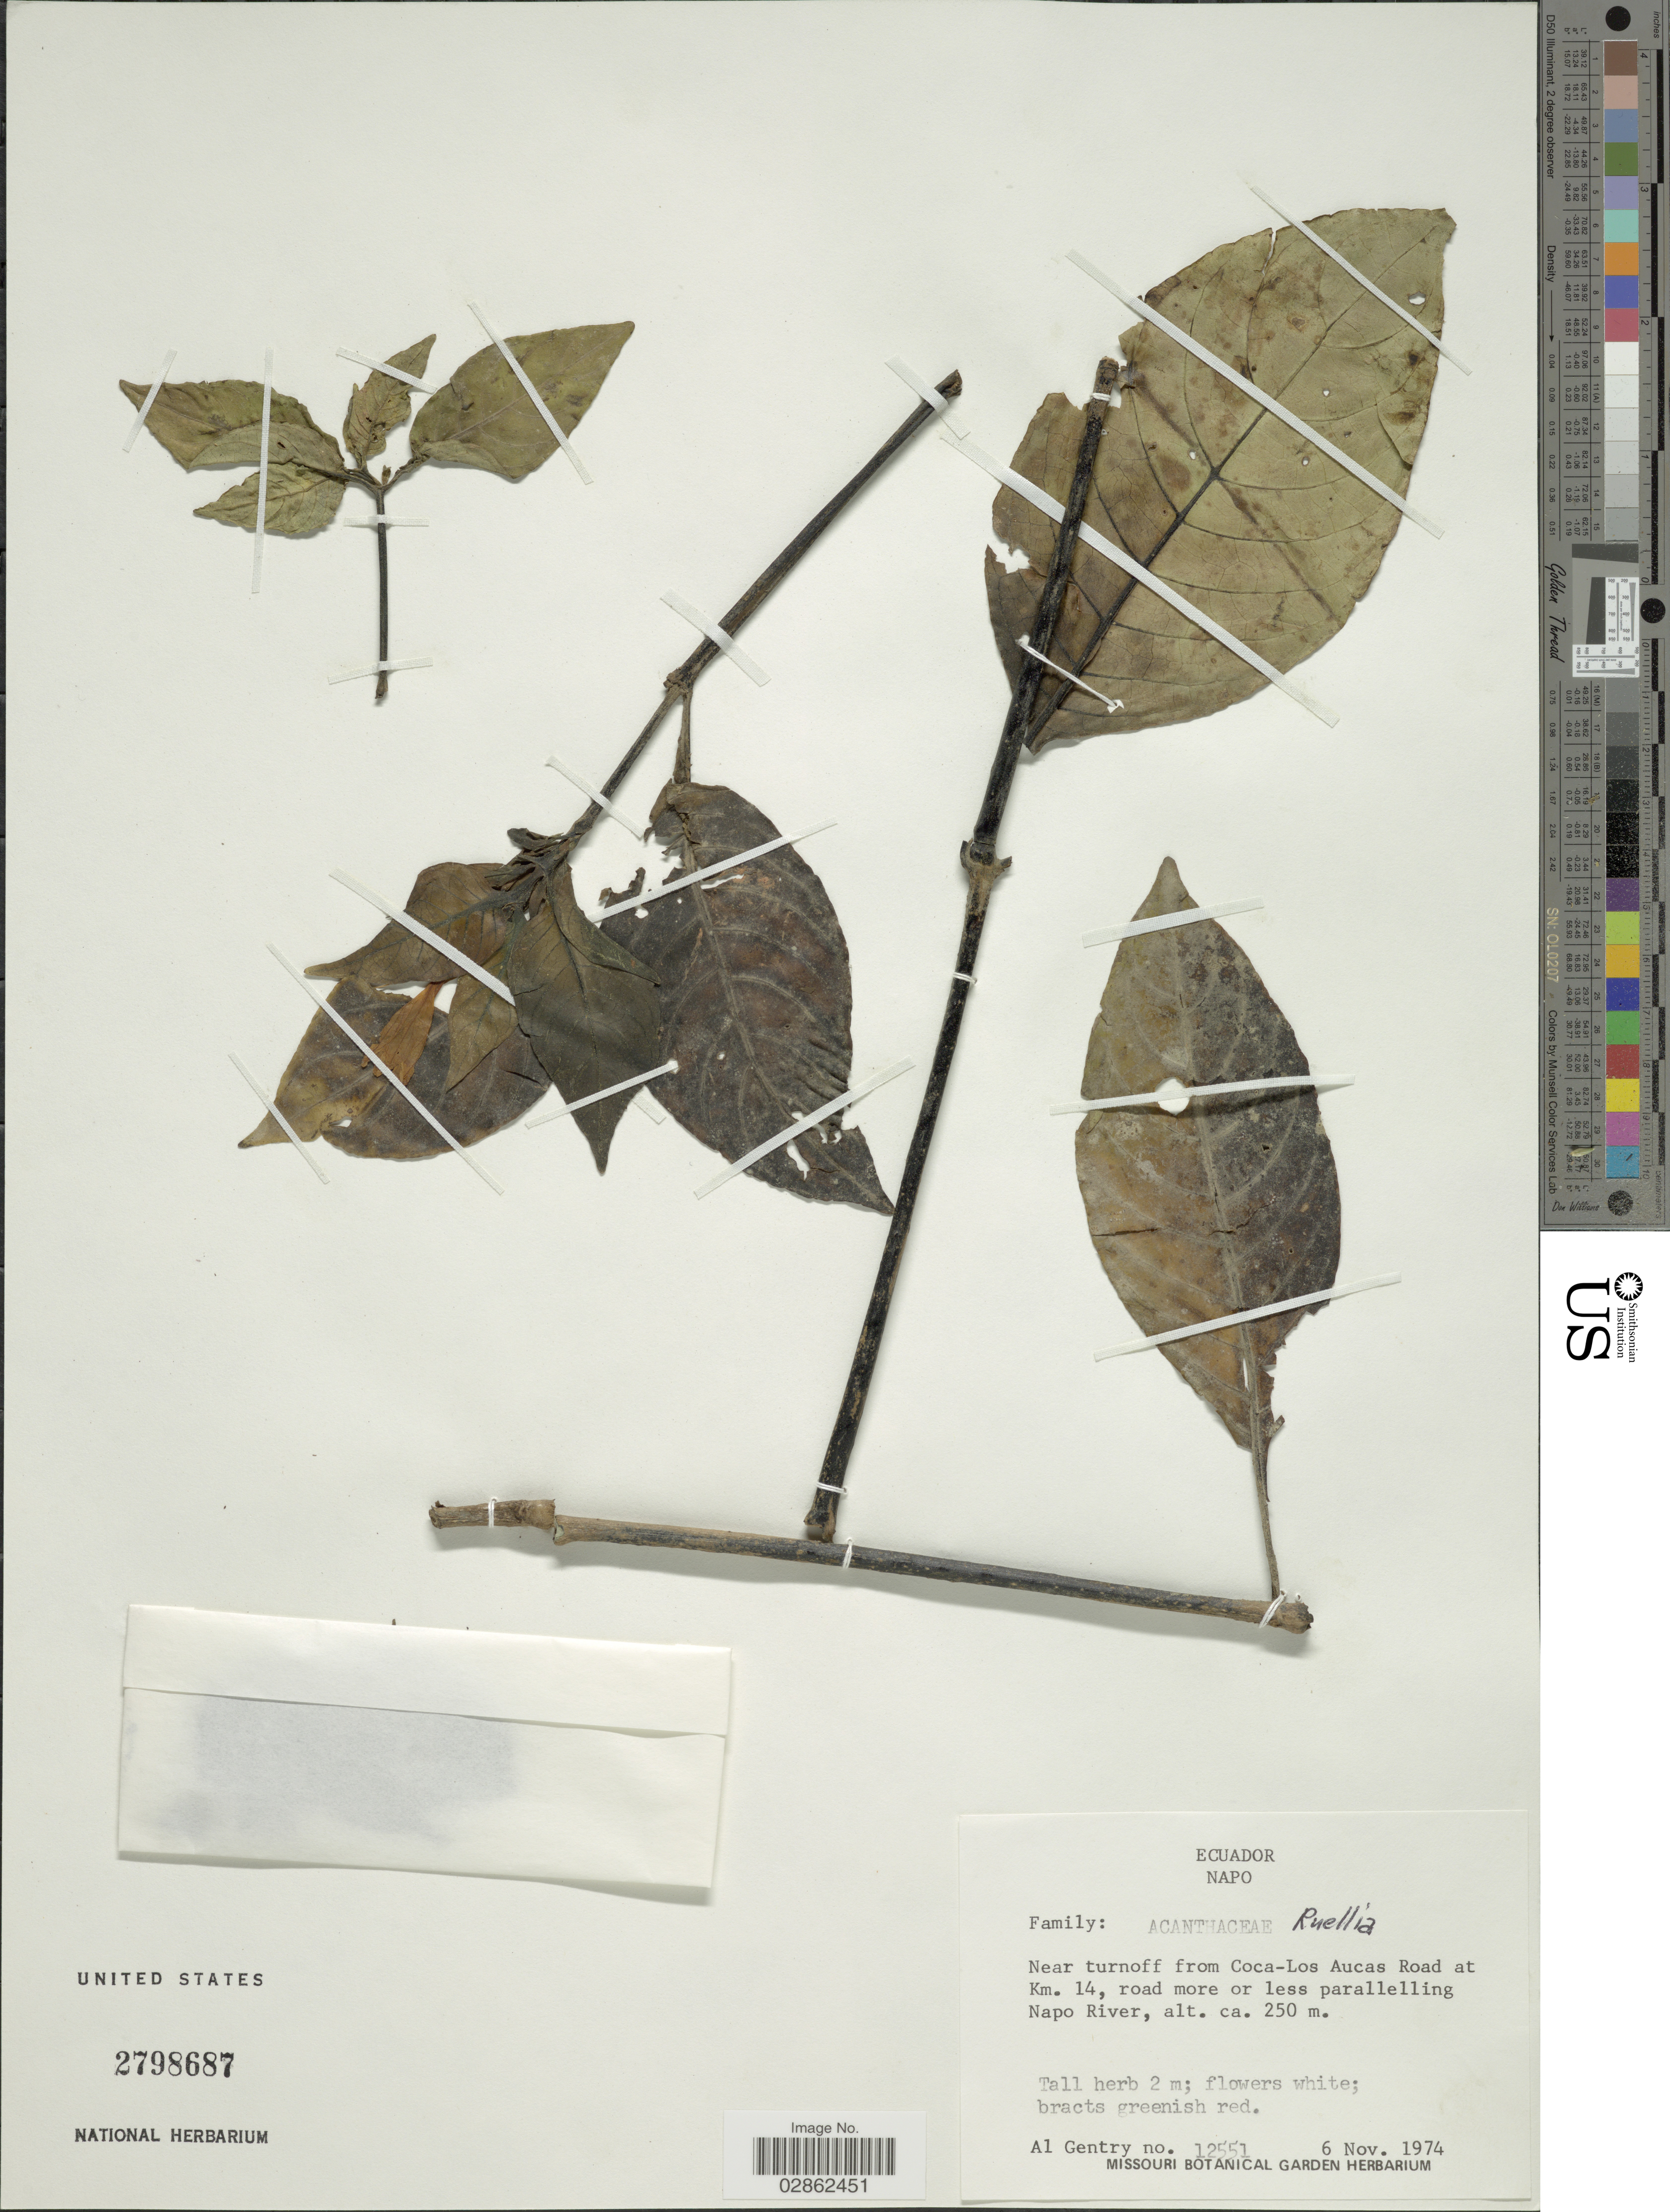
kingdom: Plantae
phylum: Tracheophyta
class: Magnoliopsida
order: Lamiales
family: Acanthaceae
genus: Ruellia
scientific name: Ruellia tubiflora f. alba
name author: Leonard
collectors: A. H. Gentry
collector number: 12551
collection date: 1974-11-06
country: Ecuador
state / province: Napo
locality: Near turnoff from Coca-Los Aucas Road at Km. 14, road more or less parallelling Napo River.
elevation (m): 250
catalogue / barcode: US 2798687